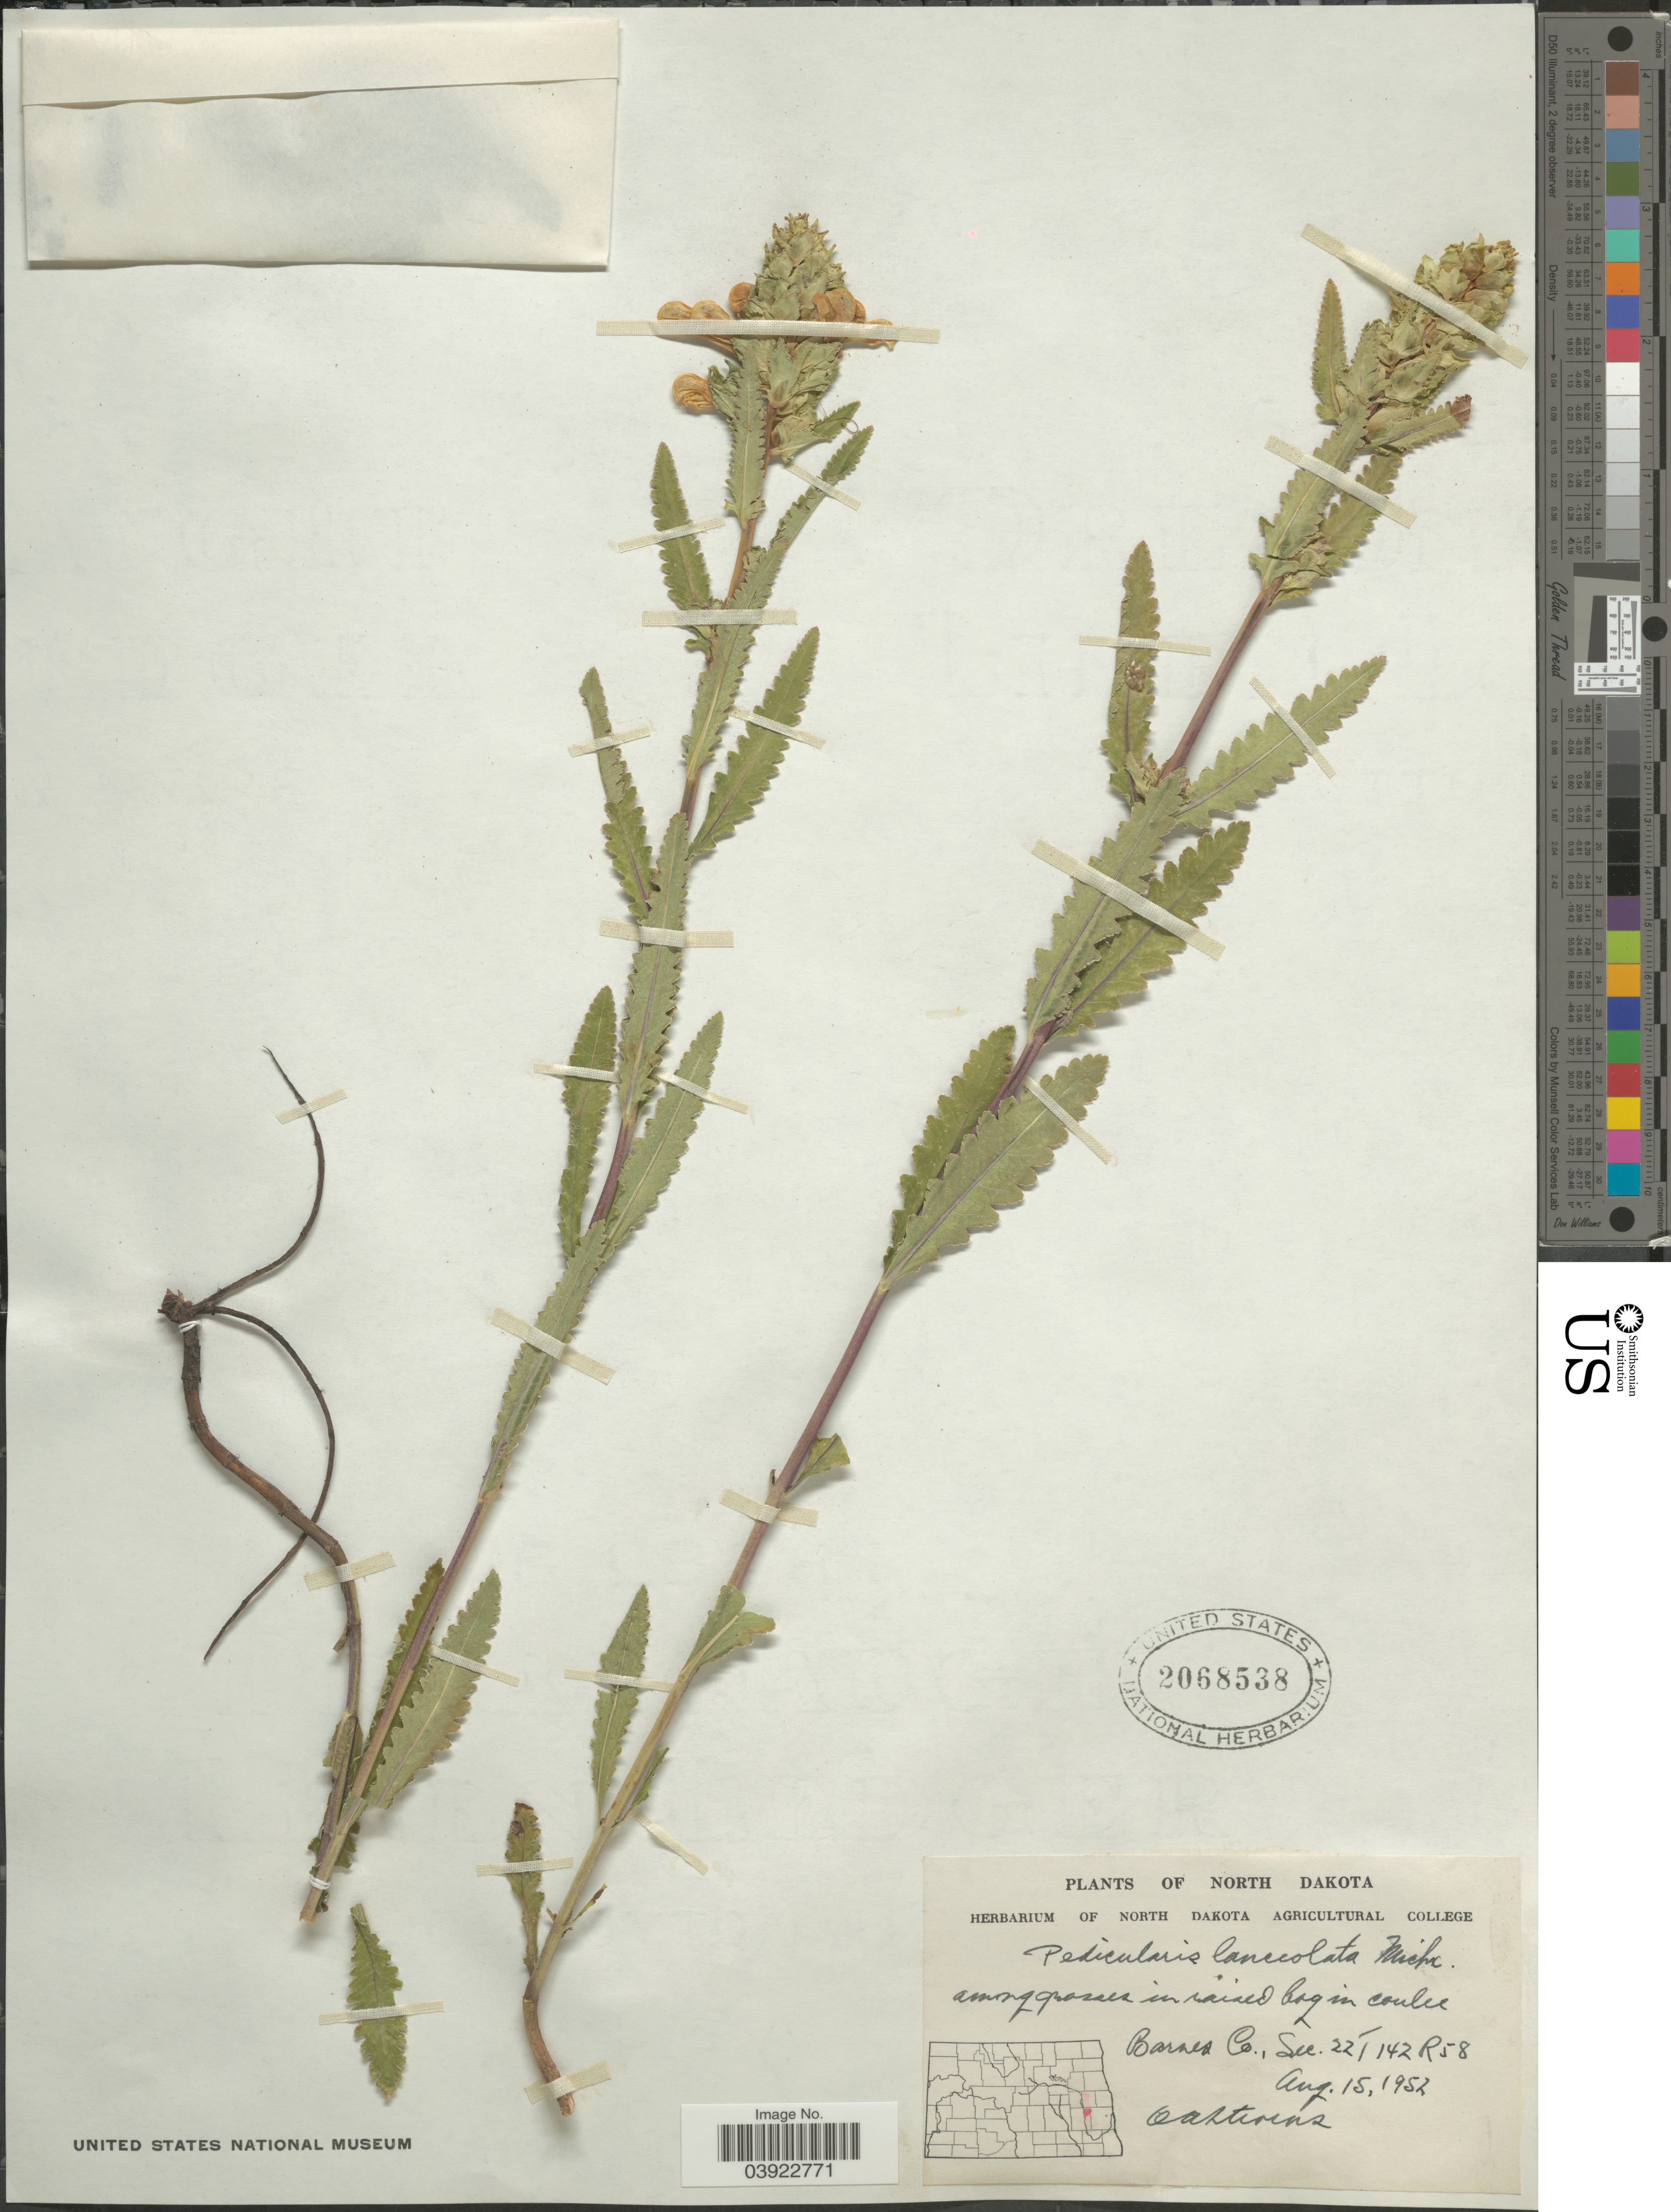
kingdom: Plantae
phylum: Tracheophyta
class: Magnoliopsida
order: Lamiales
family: Orobanchaceae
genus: Pedicularis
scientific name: Pedicularis lanceolata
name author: Michx.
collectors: O. A. Stevens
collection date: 1952-08-15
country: United States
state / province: North Dakota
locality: Among grasses in raised bog in coulee. Barnes Co., Sec. 22 T 142 R58.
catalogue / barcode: US 2068538